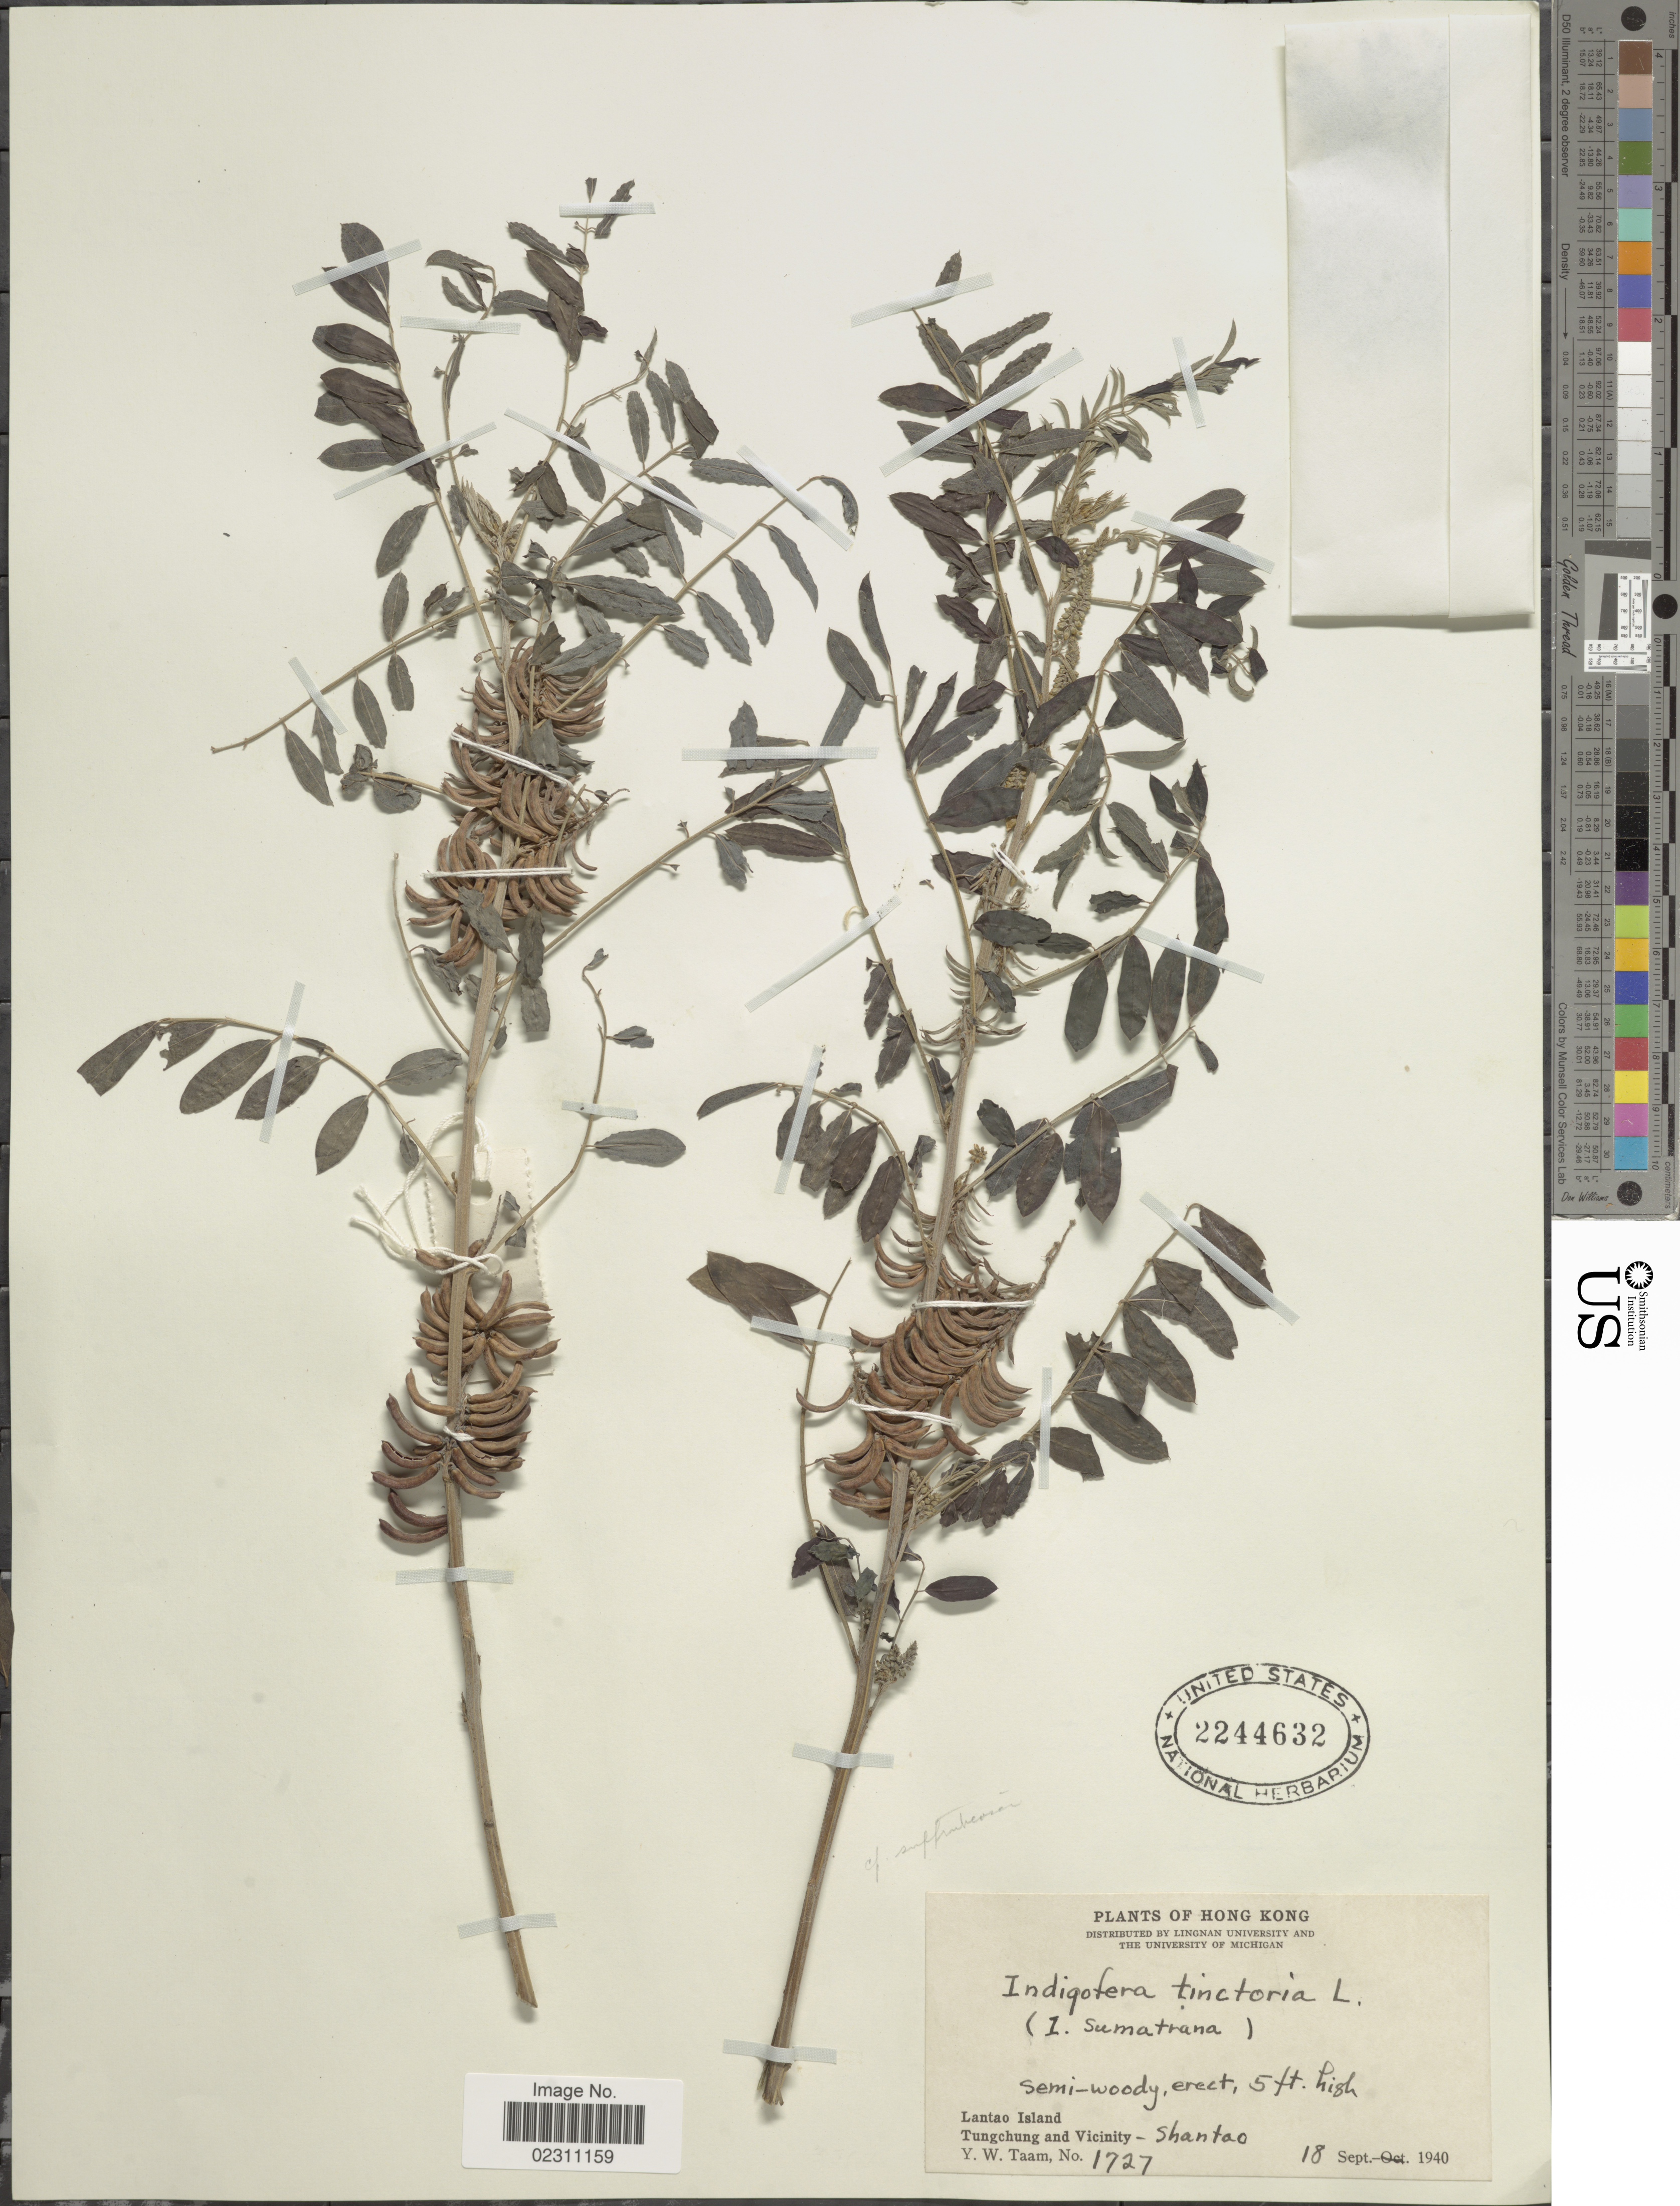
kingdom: Plantae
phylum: Tracheophyta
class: Magnoliopsida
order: Fabales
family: Fabaceae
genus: Indigofera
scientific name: Indigofera suffruticosa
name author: Mill.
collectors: Y. W. Taam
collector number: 1727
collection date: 1940-09-18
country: China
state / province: Hong Kong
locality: Lantao Island. Tungchung and Vicinity - Shantao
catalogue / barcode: US 2244632